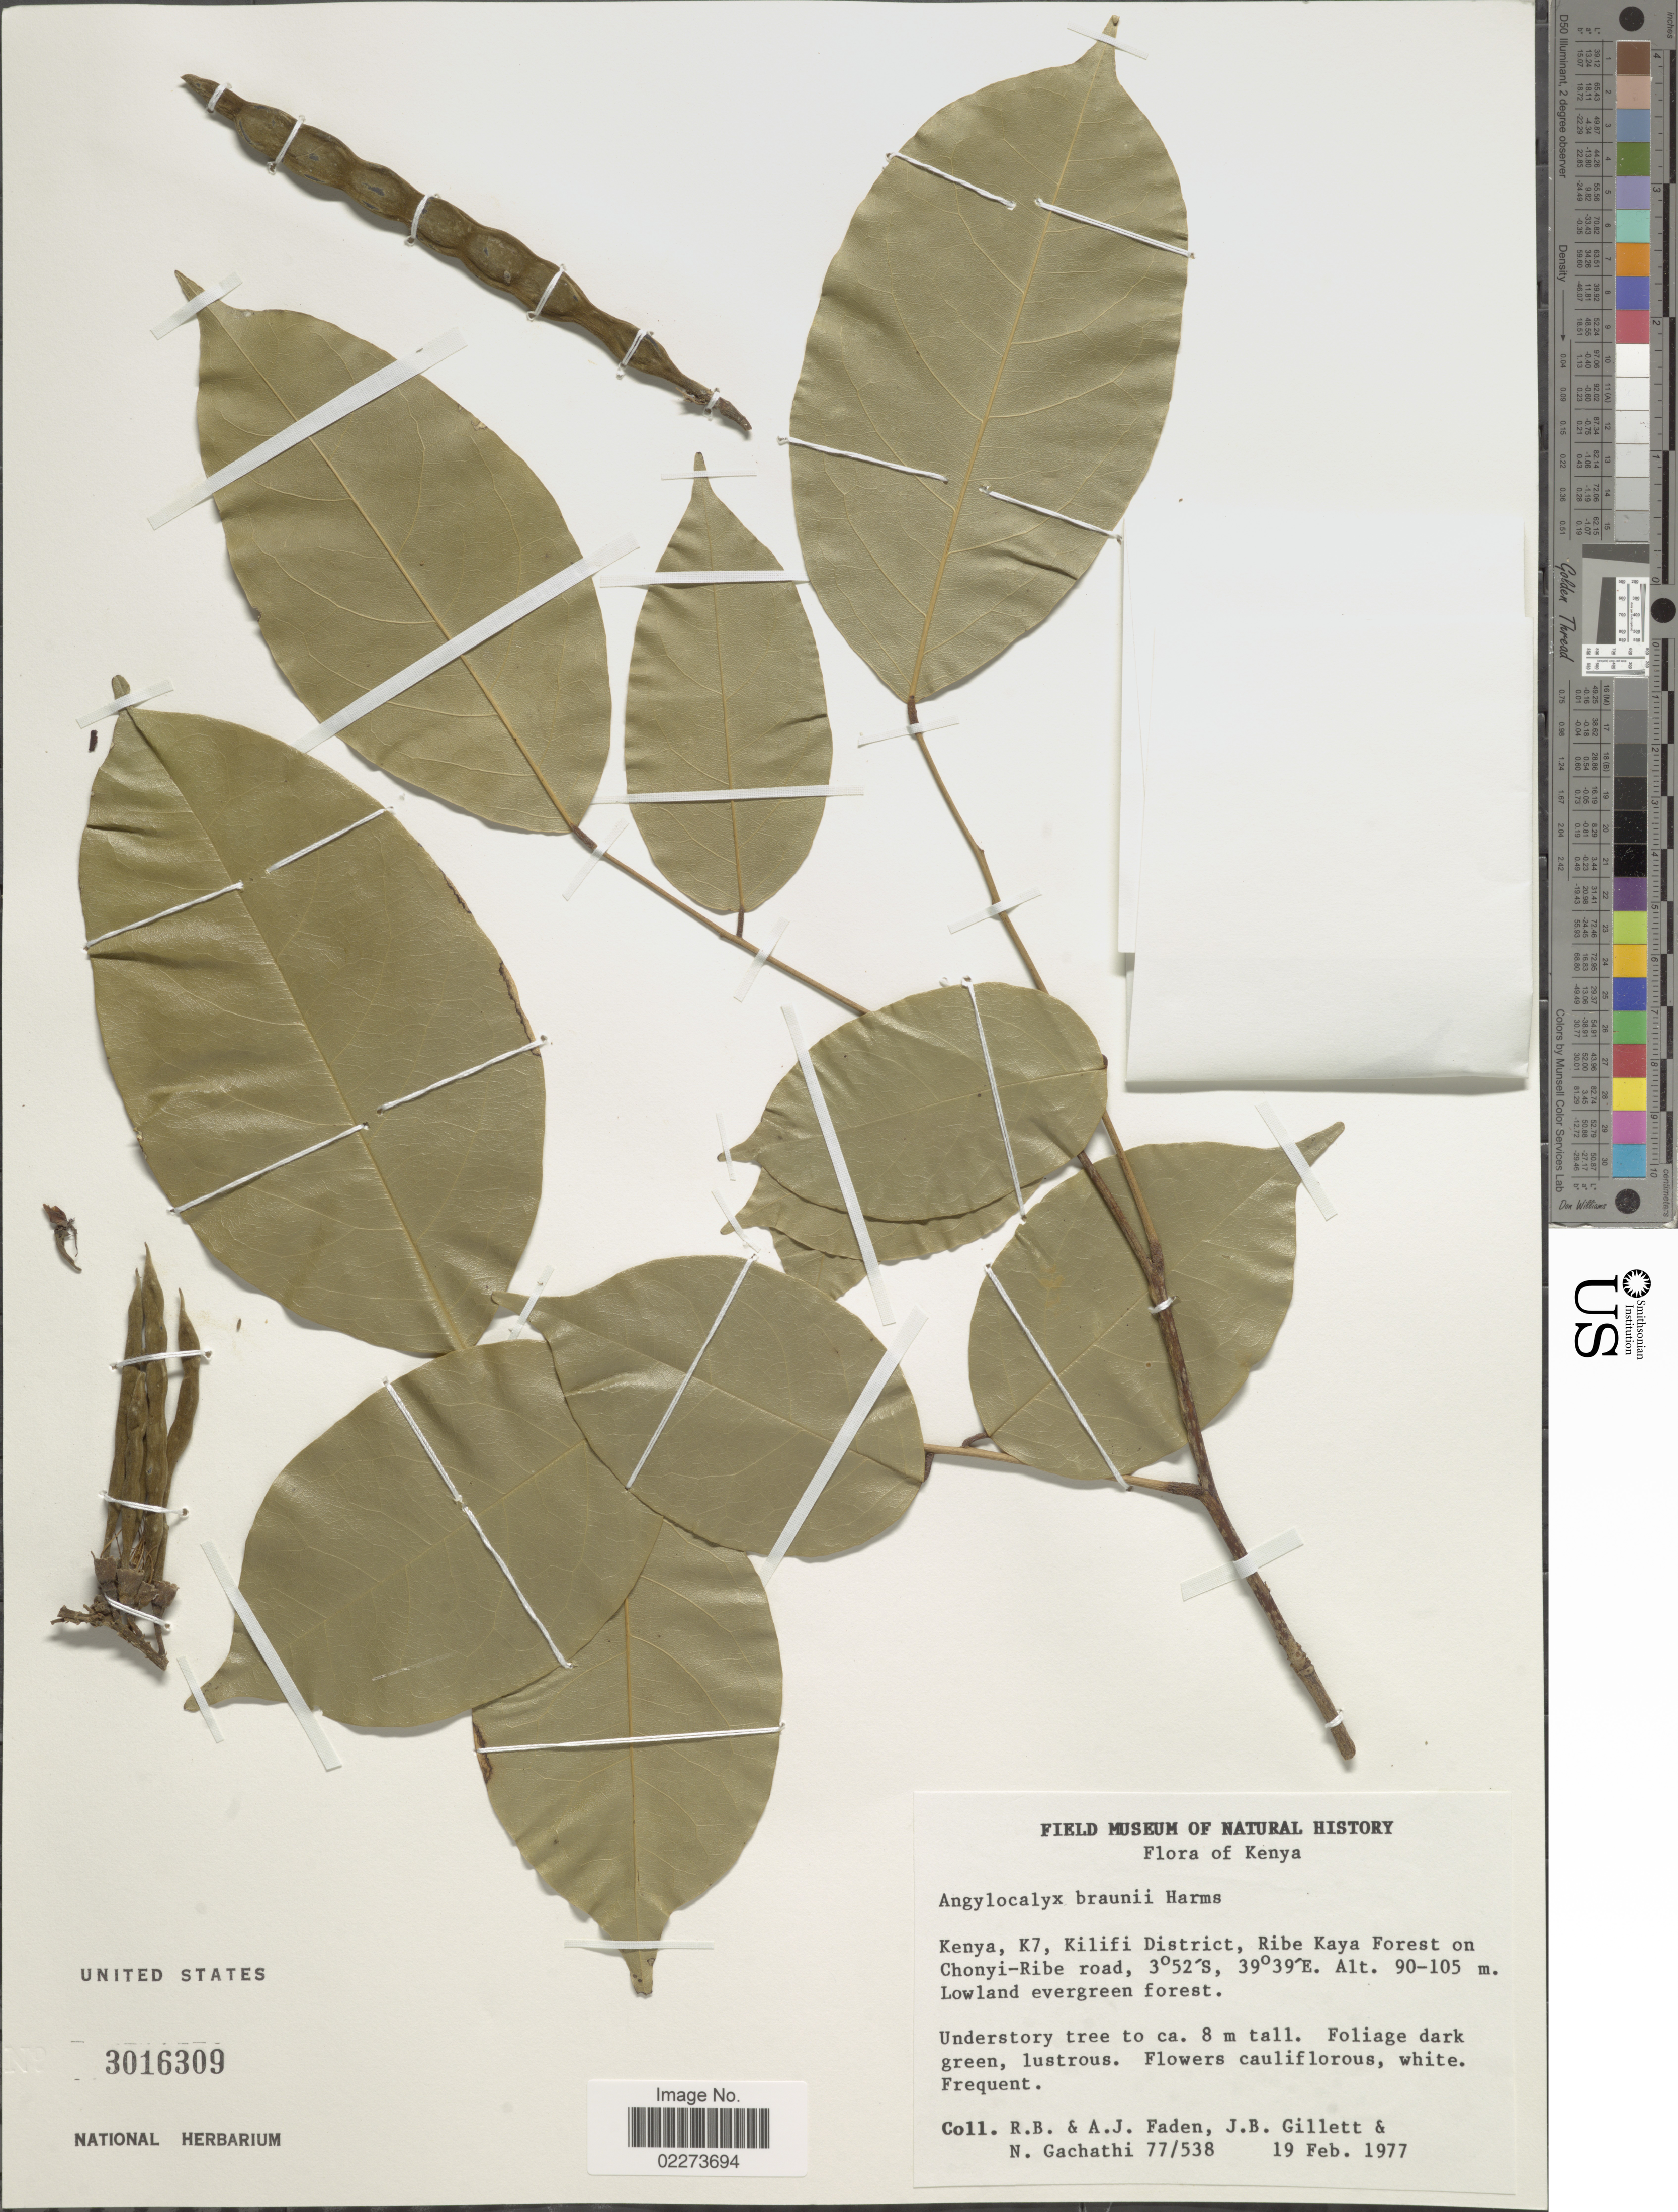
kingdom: Plantae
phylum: Tracheophyta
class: Magnoliopsida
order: Fabales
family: Fabaceae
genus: Angylocalyx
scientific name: Angylocalyx braunii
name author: Harms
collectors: R. B. Faden, A. J. Faden, J. B. Gillett & N. Gachathi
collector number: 77/538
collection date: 1977-02-19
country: Kenya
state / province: Kilifi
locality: Kenya, K7, Kilifi District, Ribe Kaya Forest on Chonyi-Ribe road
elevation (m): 90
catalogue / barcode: US 3016309